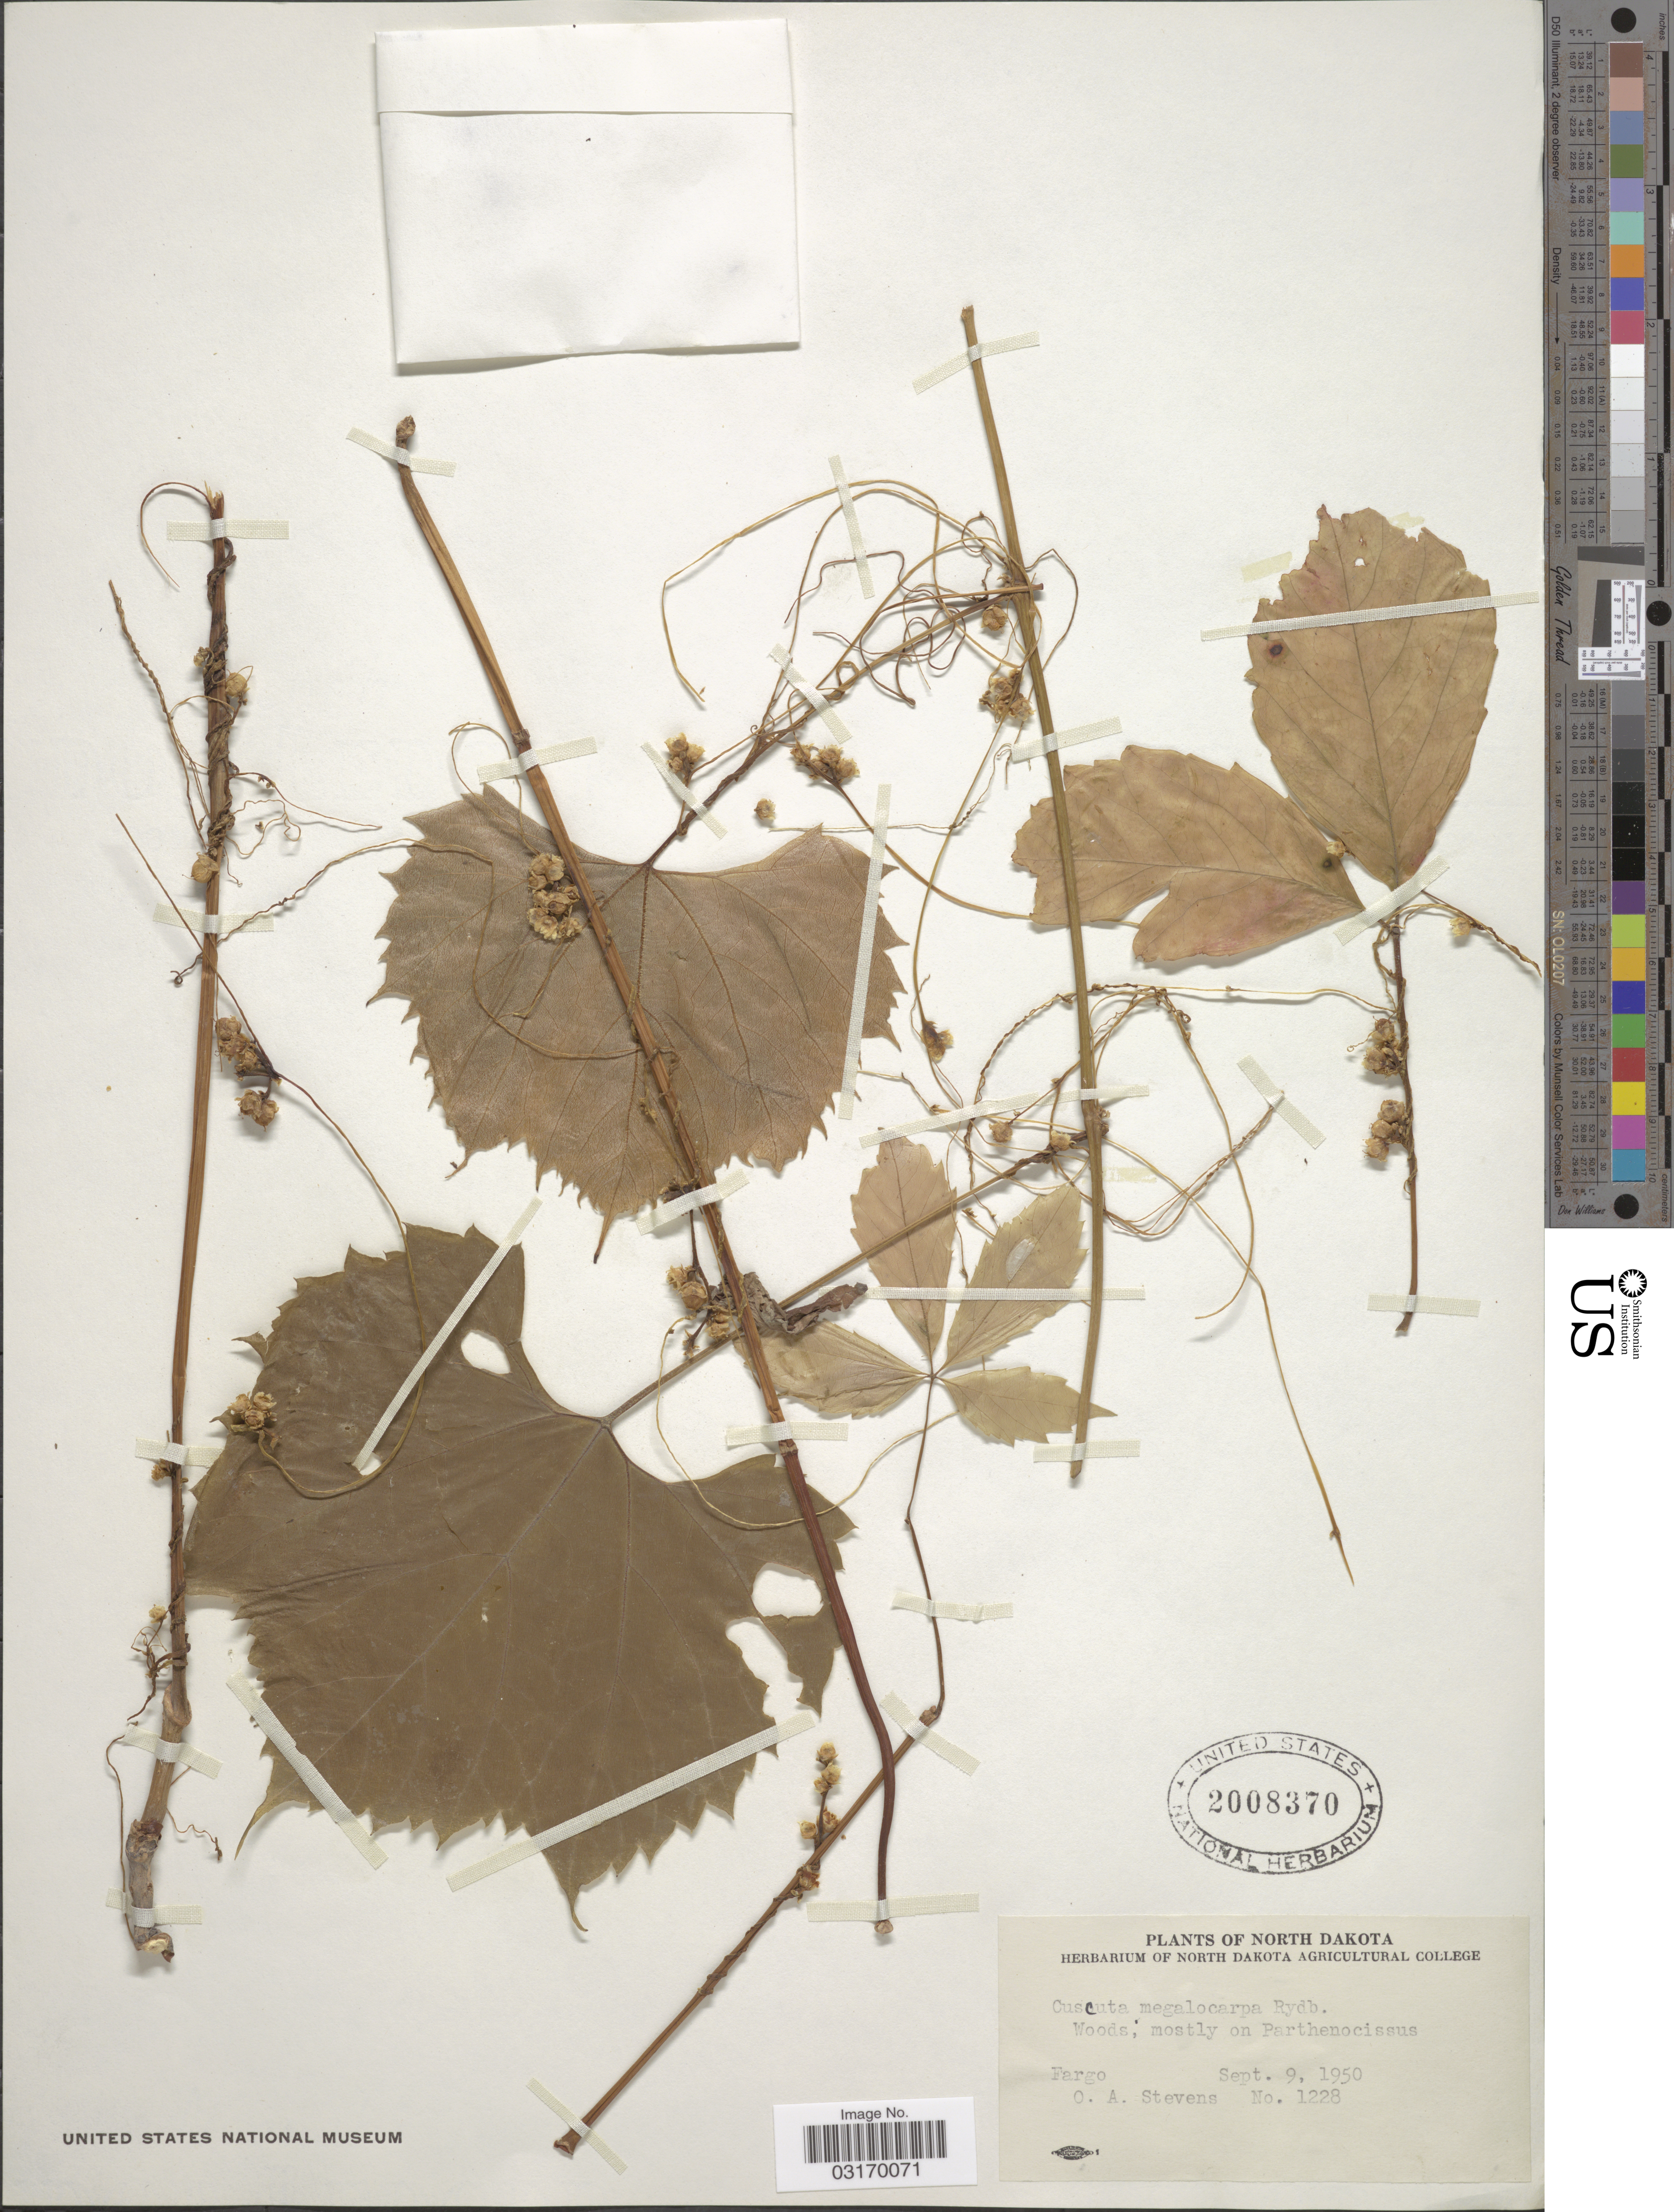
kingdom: Plantae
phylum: Tracheophyta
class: Magnoliopsida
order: Solanales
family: Convolvulaceae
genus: Cuscuta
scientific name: Cuscuta megalocarpa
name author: Rydb.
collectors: O. A. Stevens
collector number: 1228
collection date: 1950-09-09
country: United States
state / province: North Dakota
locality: Fargo.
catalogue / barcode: US 2008370